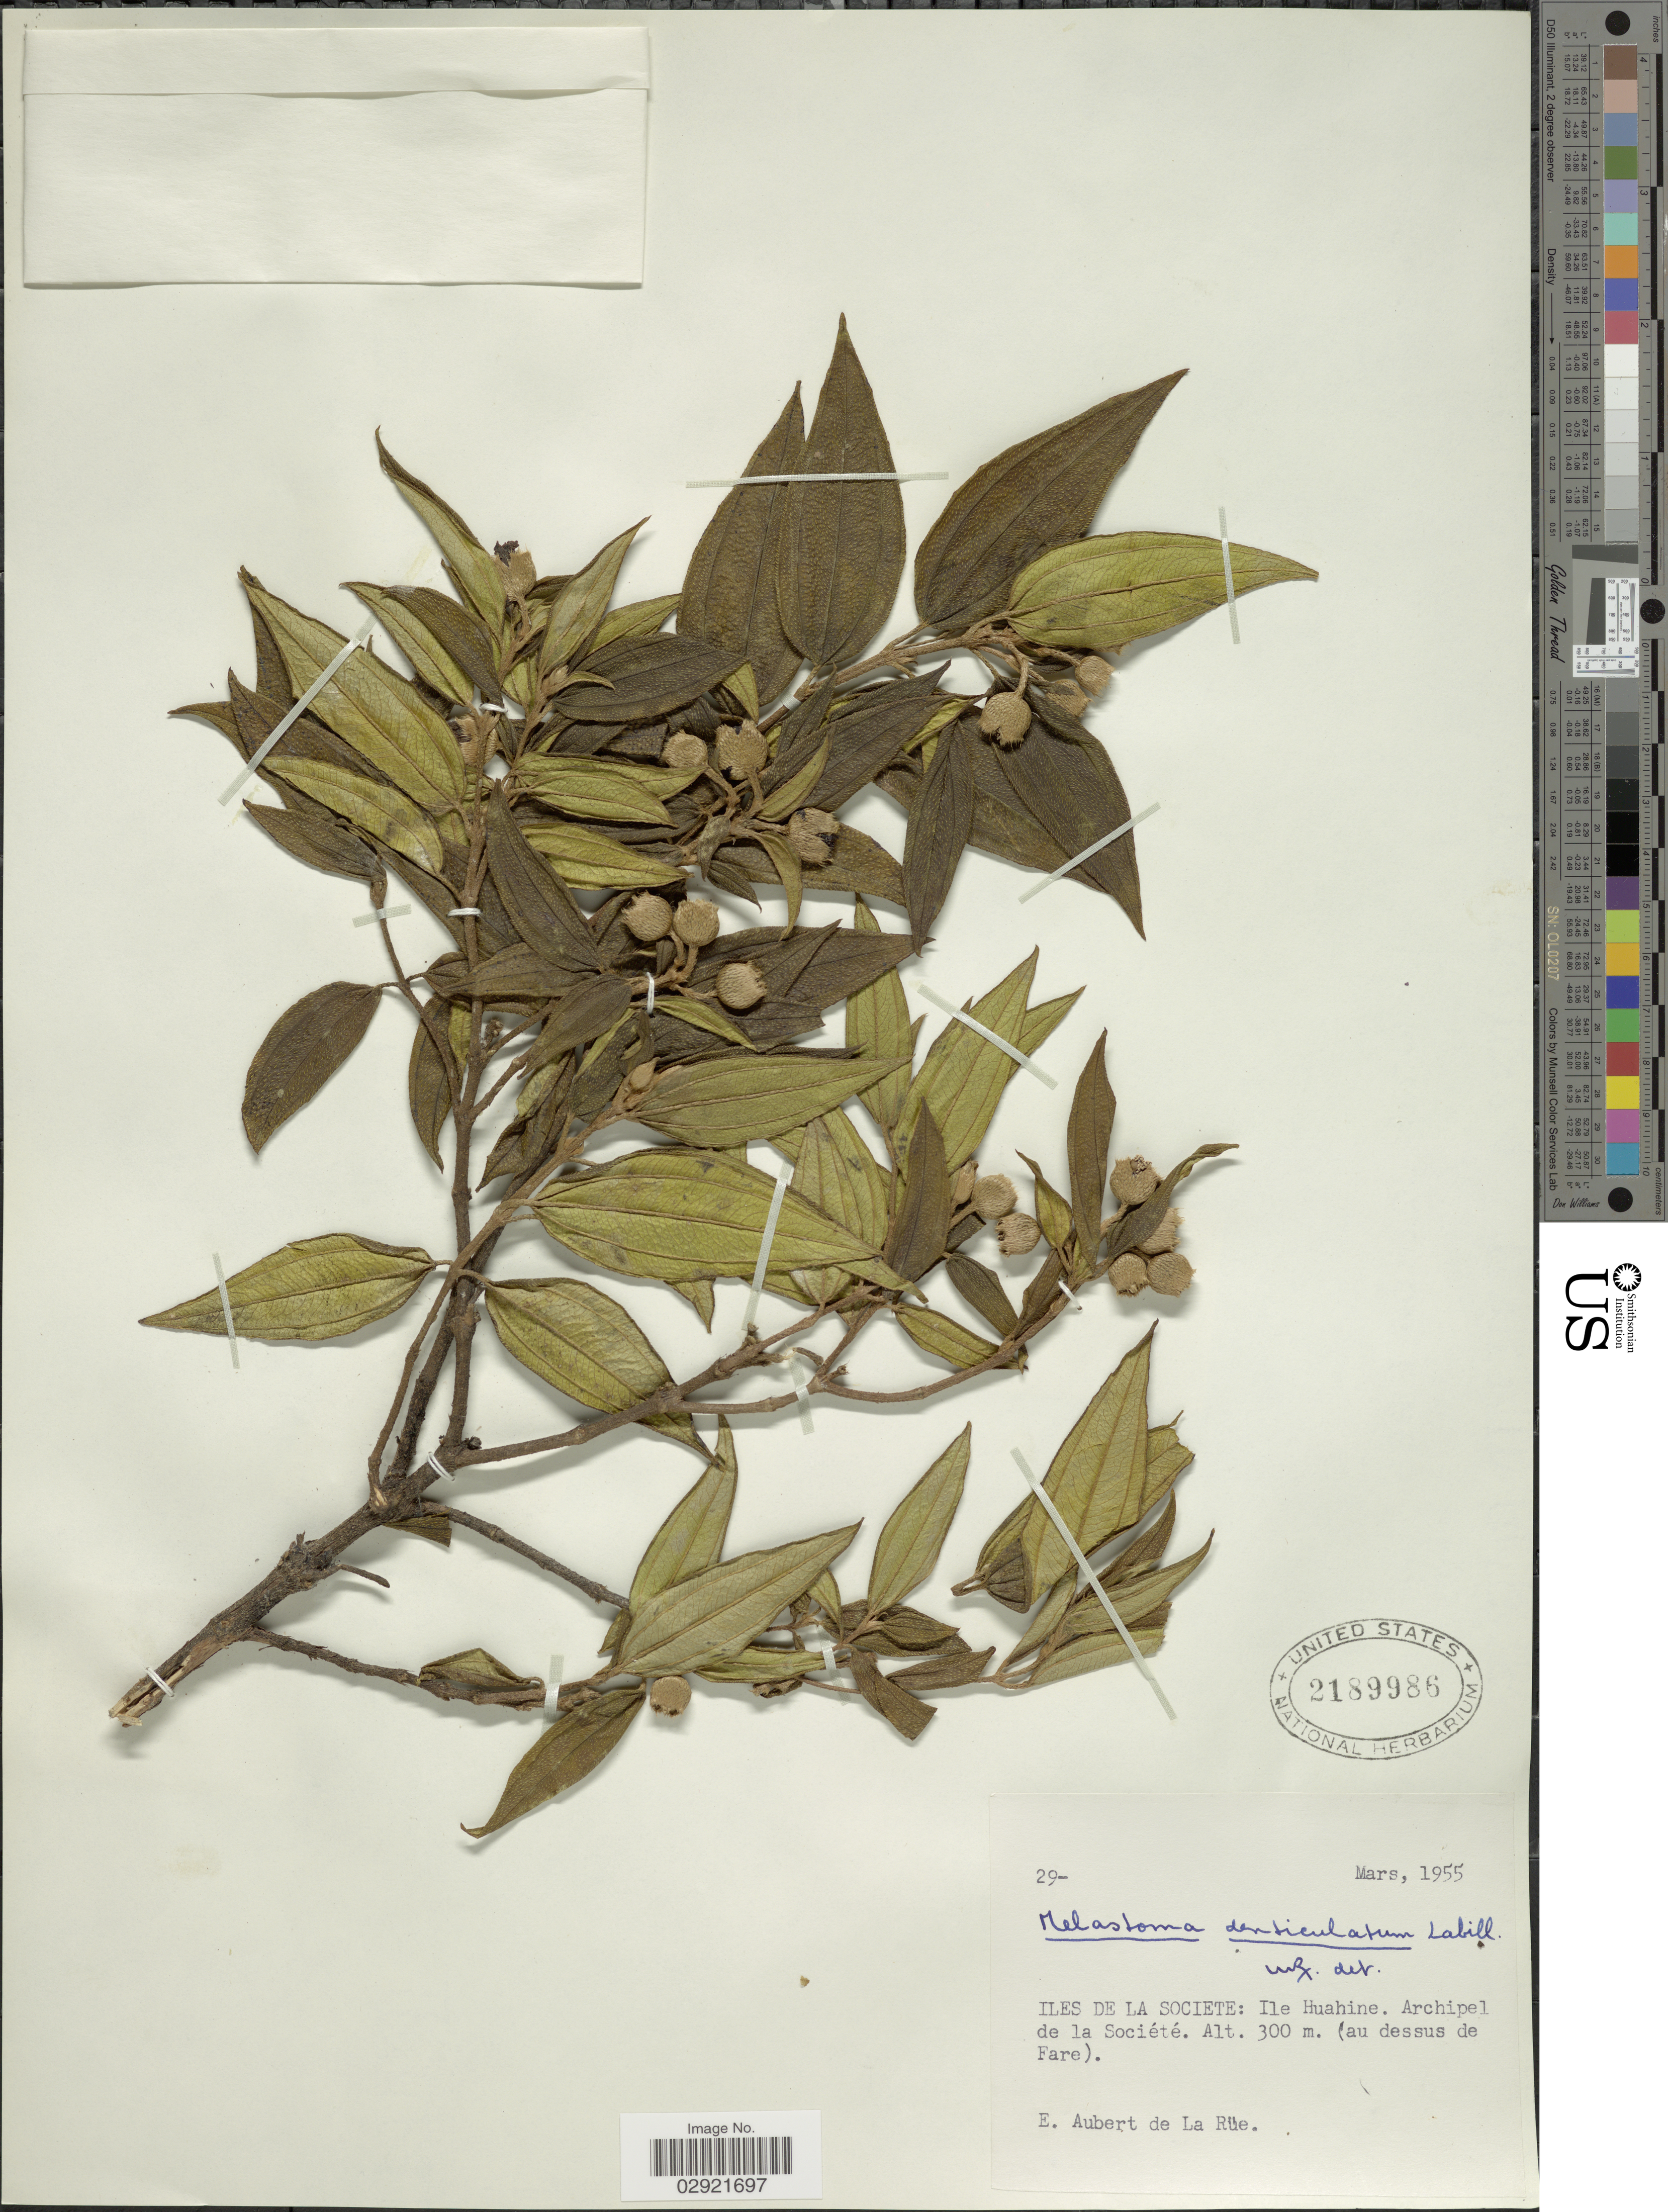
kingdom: Plantae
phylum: Tracheophyta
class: Magnoliopsida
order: Myrtales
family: Melastomataceae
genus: Melastoma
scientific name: Melastoma malabathricum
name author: L.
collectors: E. Aubert de La Rüe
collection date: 1955-03-29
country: French Polynesia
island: Huahine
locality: Iles de la Societe: Ile Huahine. Archipel de la Société. (au dessus de Fare).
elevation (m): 300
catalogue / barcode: US 2189986